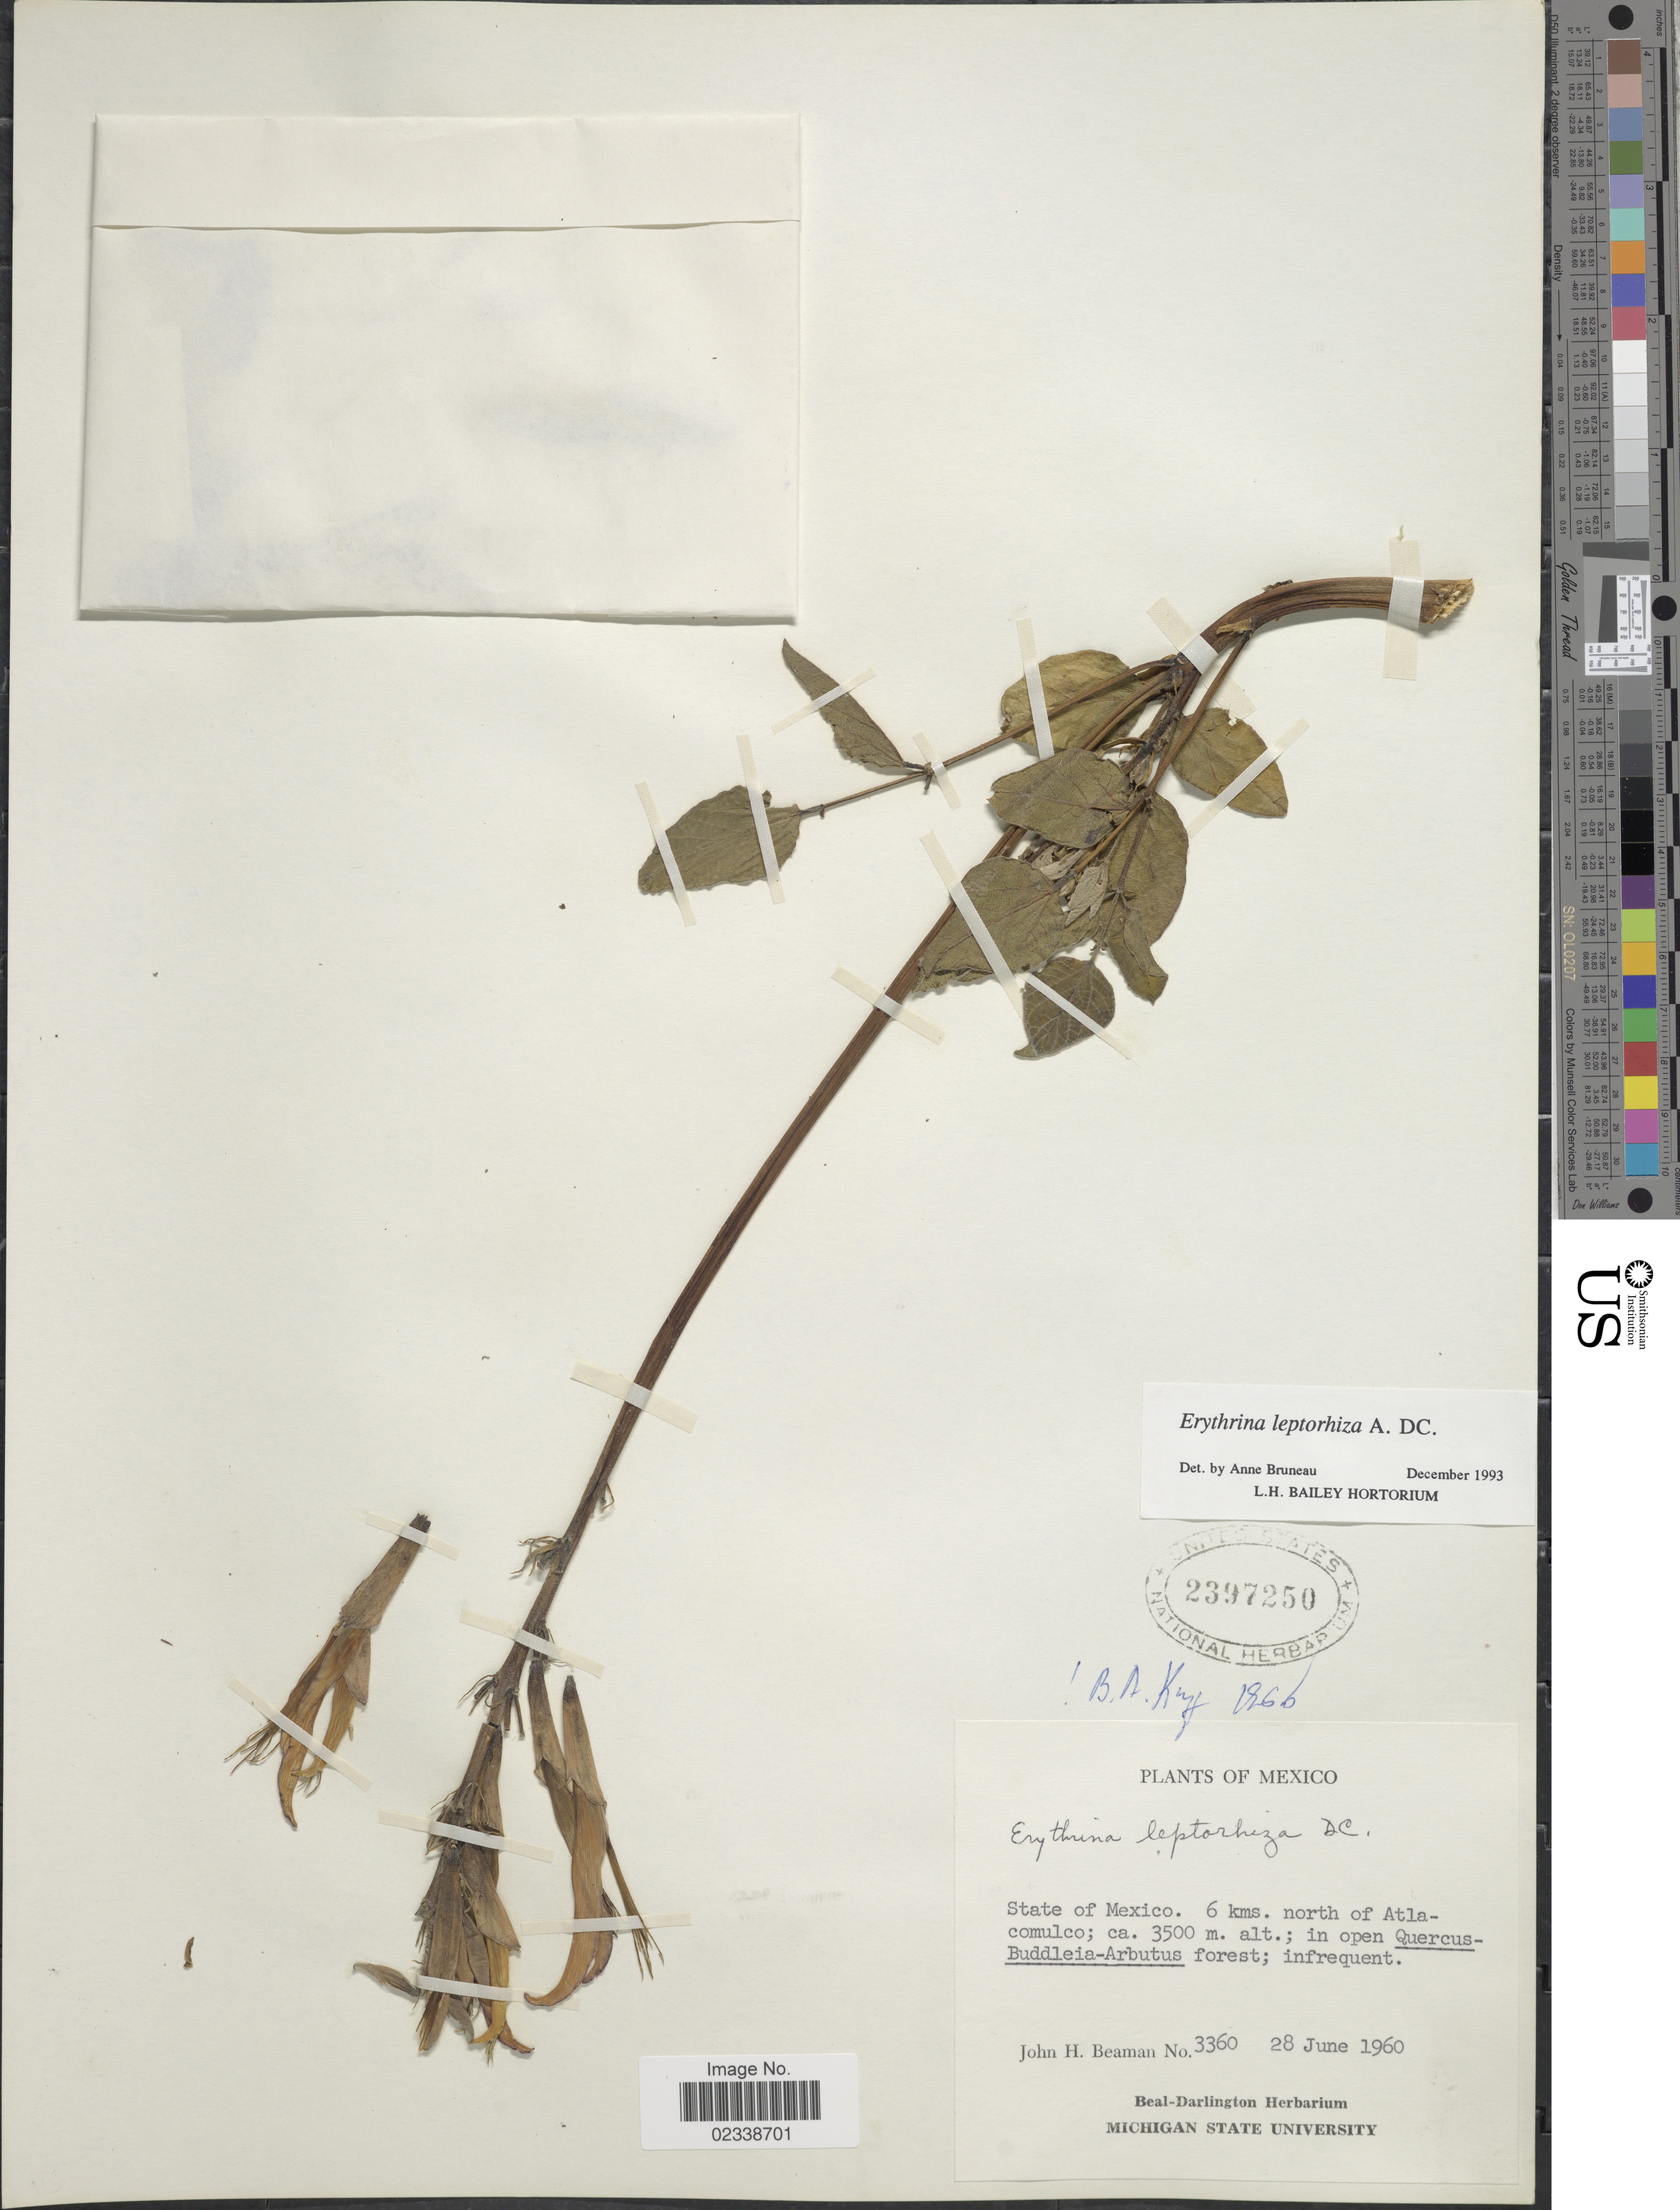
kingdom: Plantae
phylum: Tracheophyta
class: Magnoliopsida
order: Fabales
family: Fabaceae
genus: Erythrina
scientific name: Erythrina leptorhiza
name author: Moc. & Sessé ex DC.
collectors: J. H. Beaman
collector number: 3360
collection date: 1960-06-28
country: Mexico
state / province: México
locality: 6 kms north of Atlacomulco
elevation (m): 3500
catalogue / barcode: US 2397250